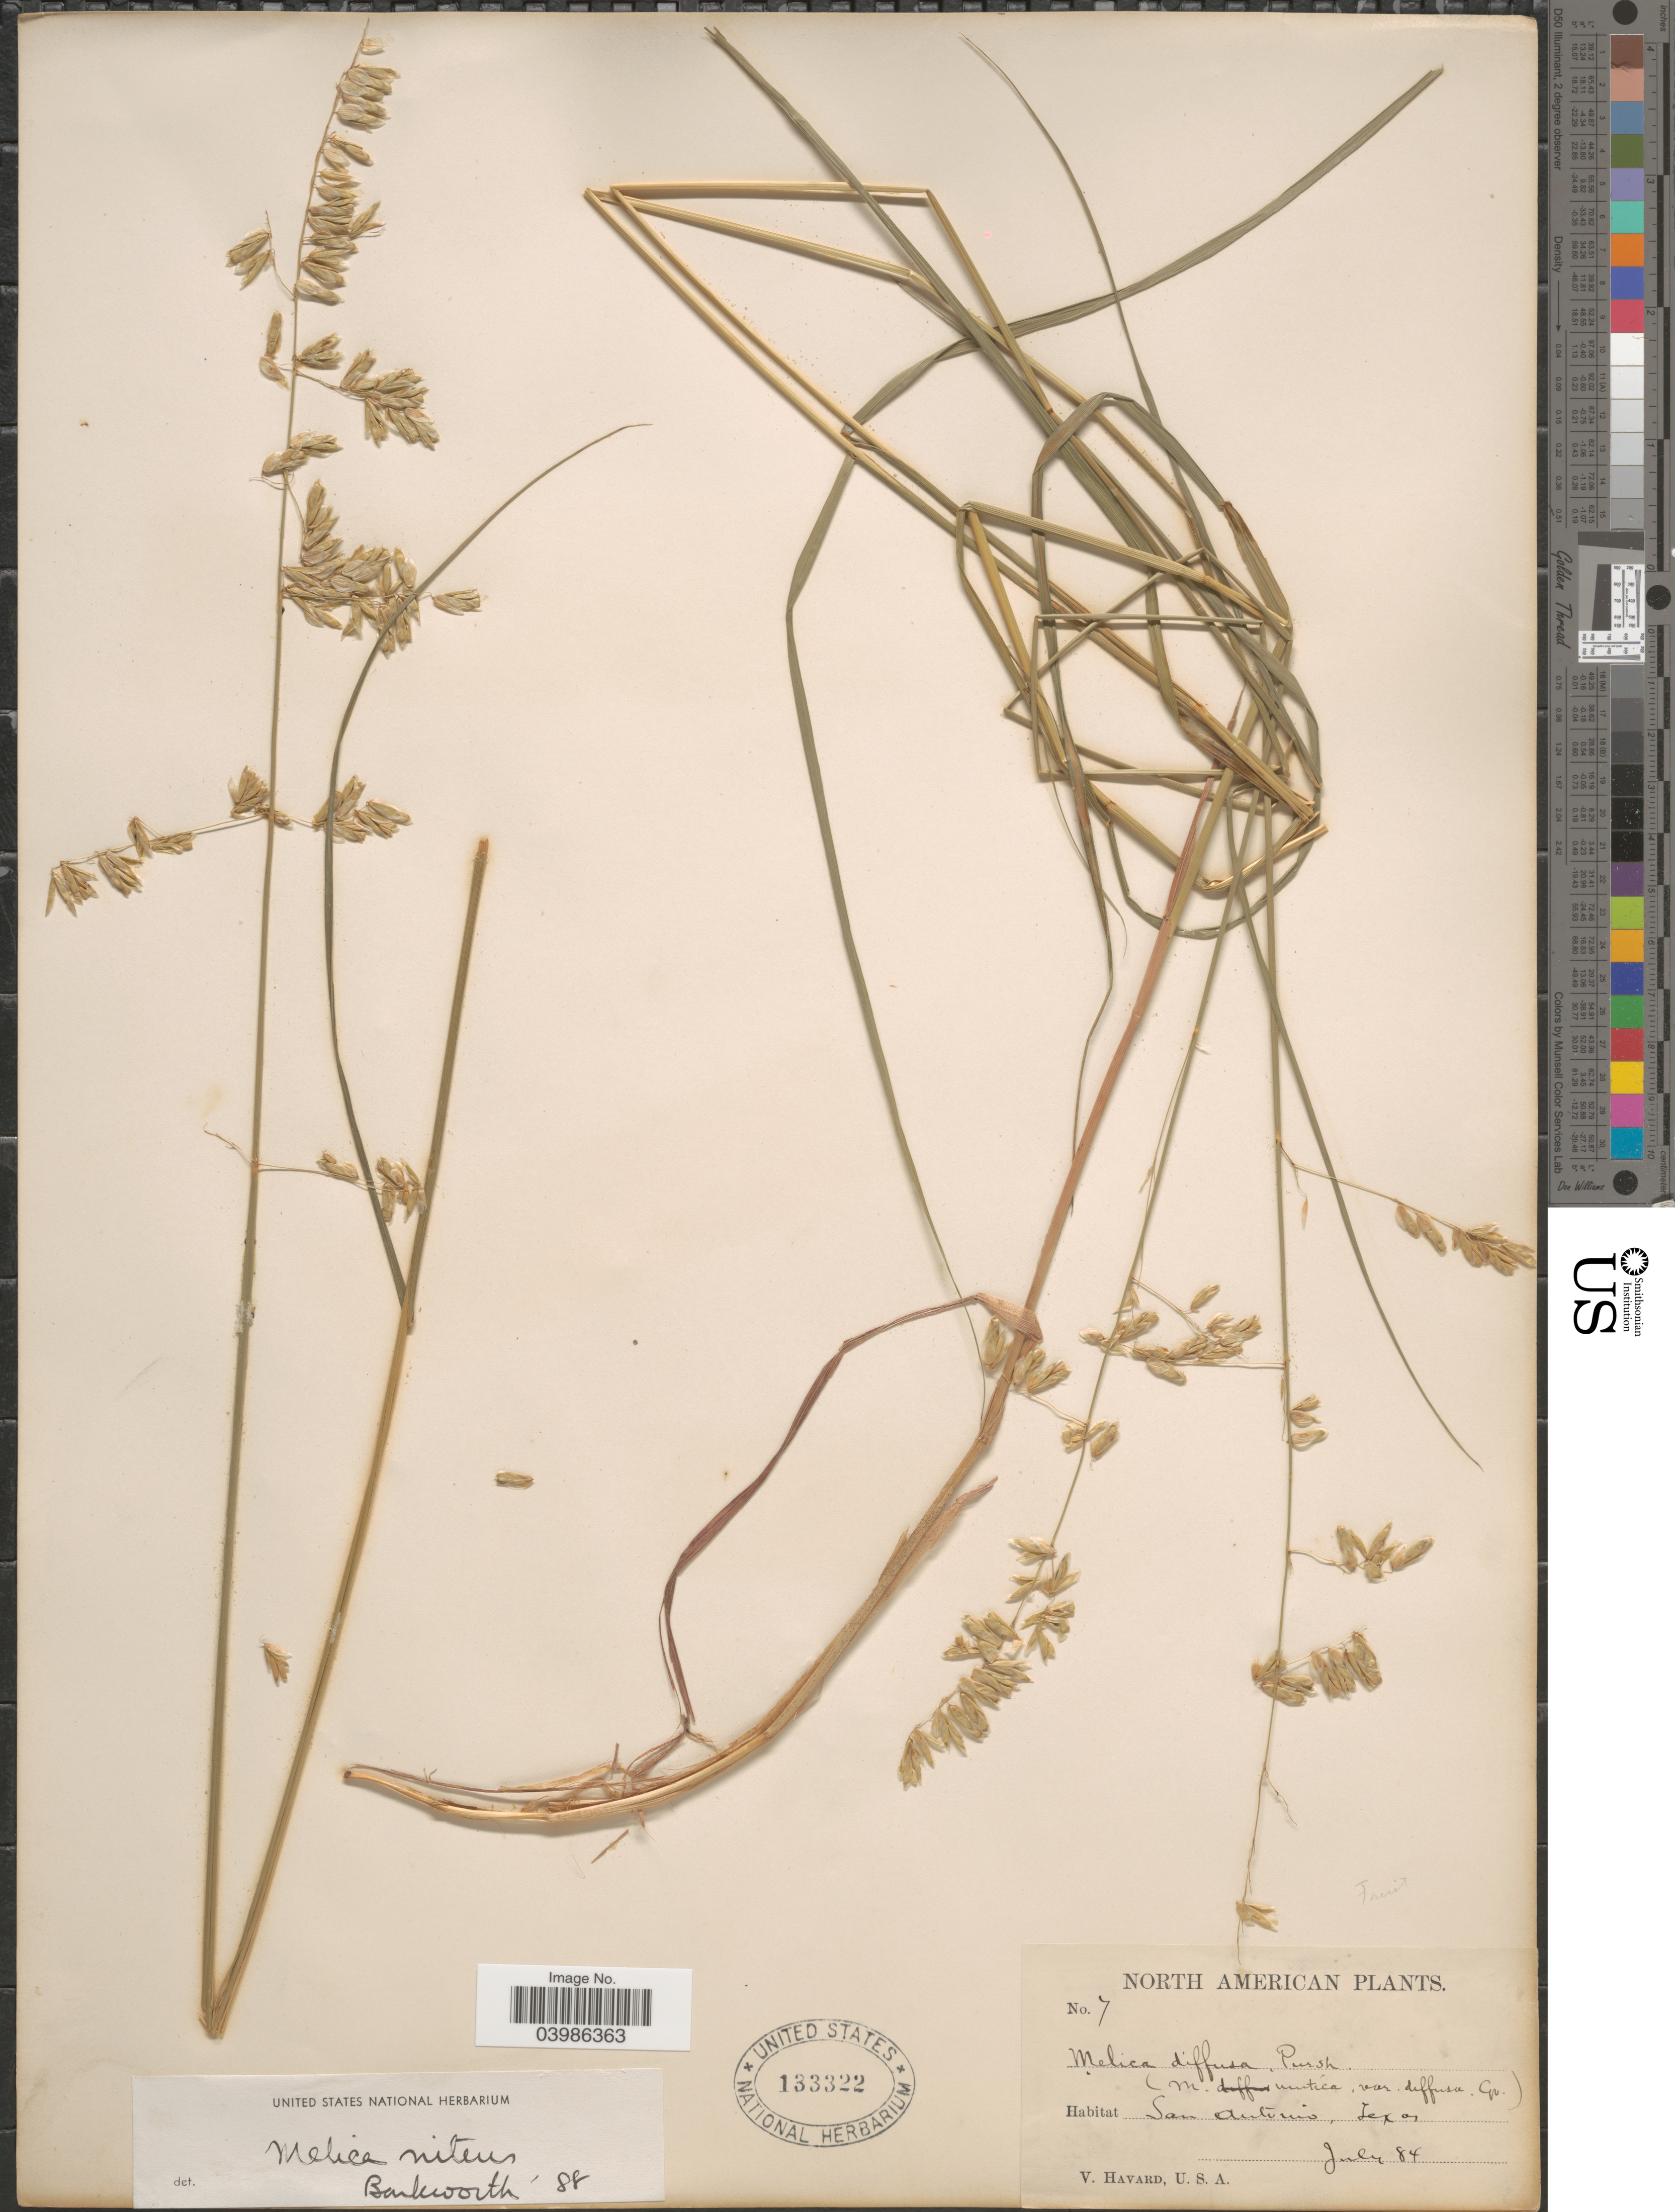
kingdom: Plantae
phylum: Tracheophyta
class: Liliopsida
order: Poales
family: Poaceae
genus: Melica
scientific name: Melica nitens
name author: (Scribn.) Nutt. ex Piper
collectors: V. Havard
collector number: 7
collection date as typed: Transcribed d/m/y: /7/84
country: United States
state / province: Texas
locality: San Antonio.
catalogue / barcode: US 133322